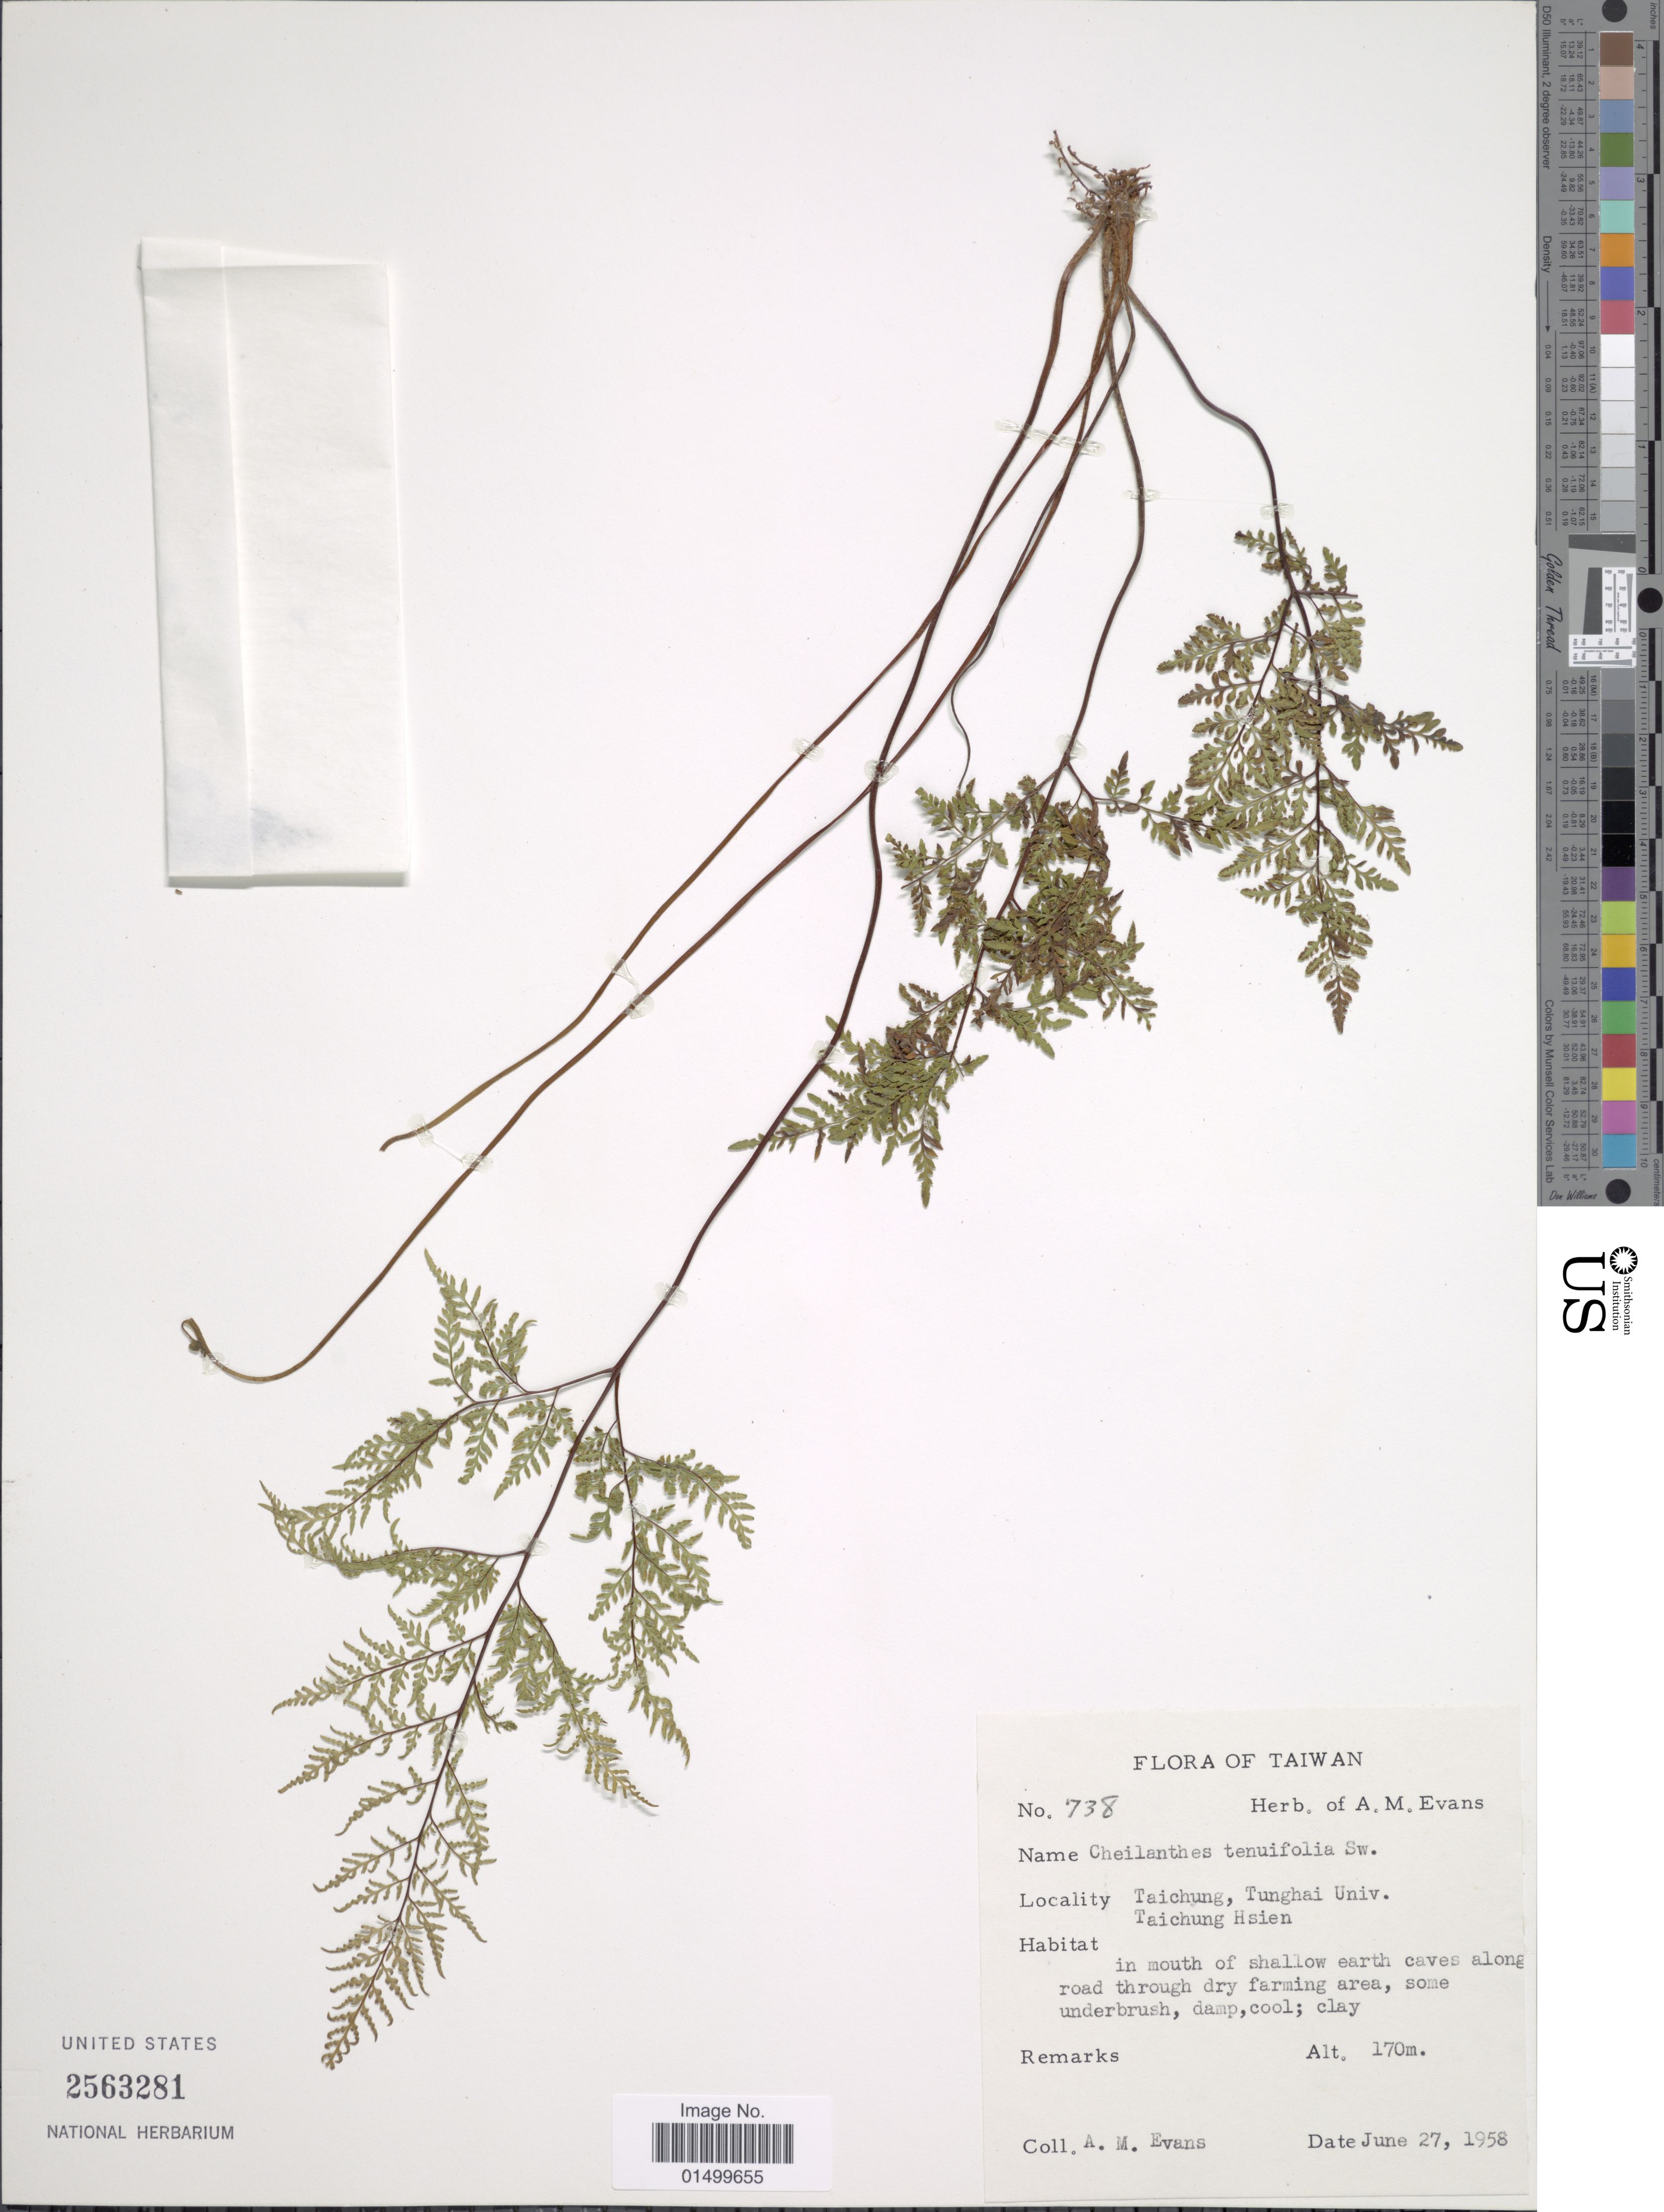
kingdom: Plantae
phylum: Tracheophyta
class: Polypodiopsida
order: Polypodiales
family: Pteridaceae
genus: Cheilanthes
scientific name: Cheilanthes tenuifolia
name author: (Burm. f.) Sw.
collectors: A. M. Evans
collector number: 738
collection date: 1958-06-27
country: Taiwan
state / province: Taichung City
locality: Taichung, Tunghai Univ. Taichung Hsien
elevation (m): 170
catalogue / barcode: US 2563281